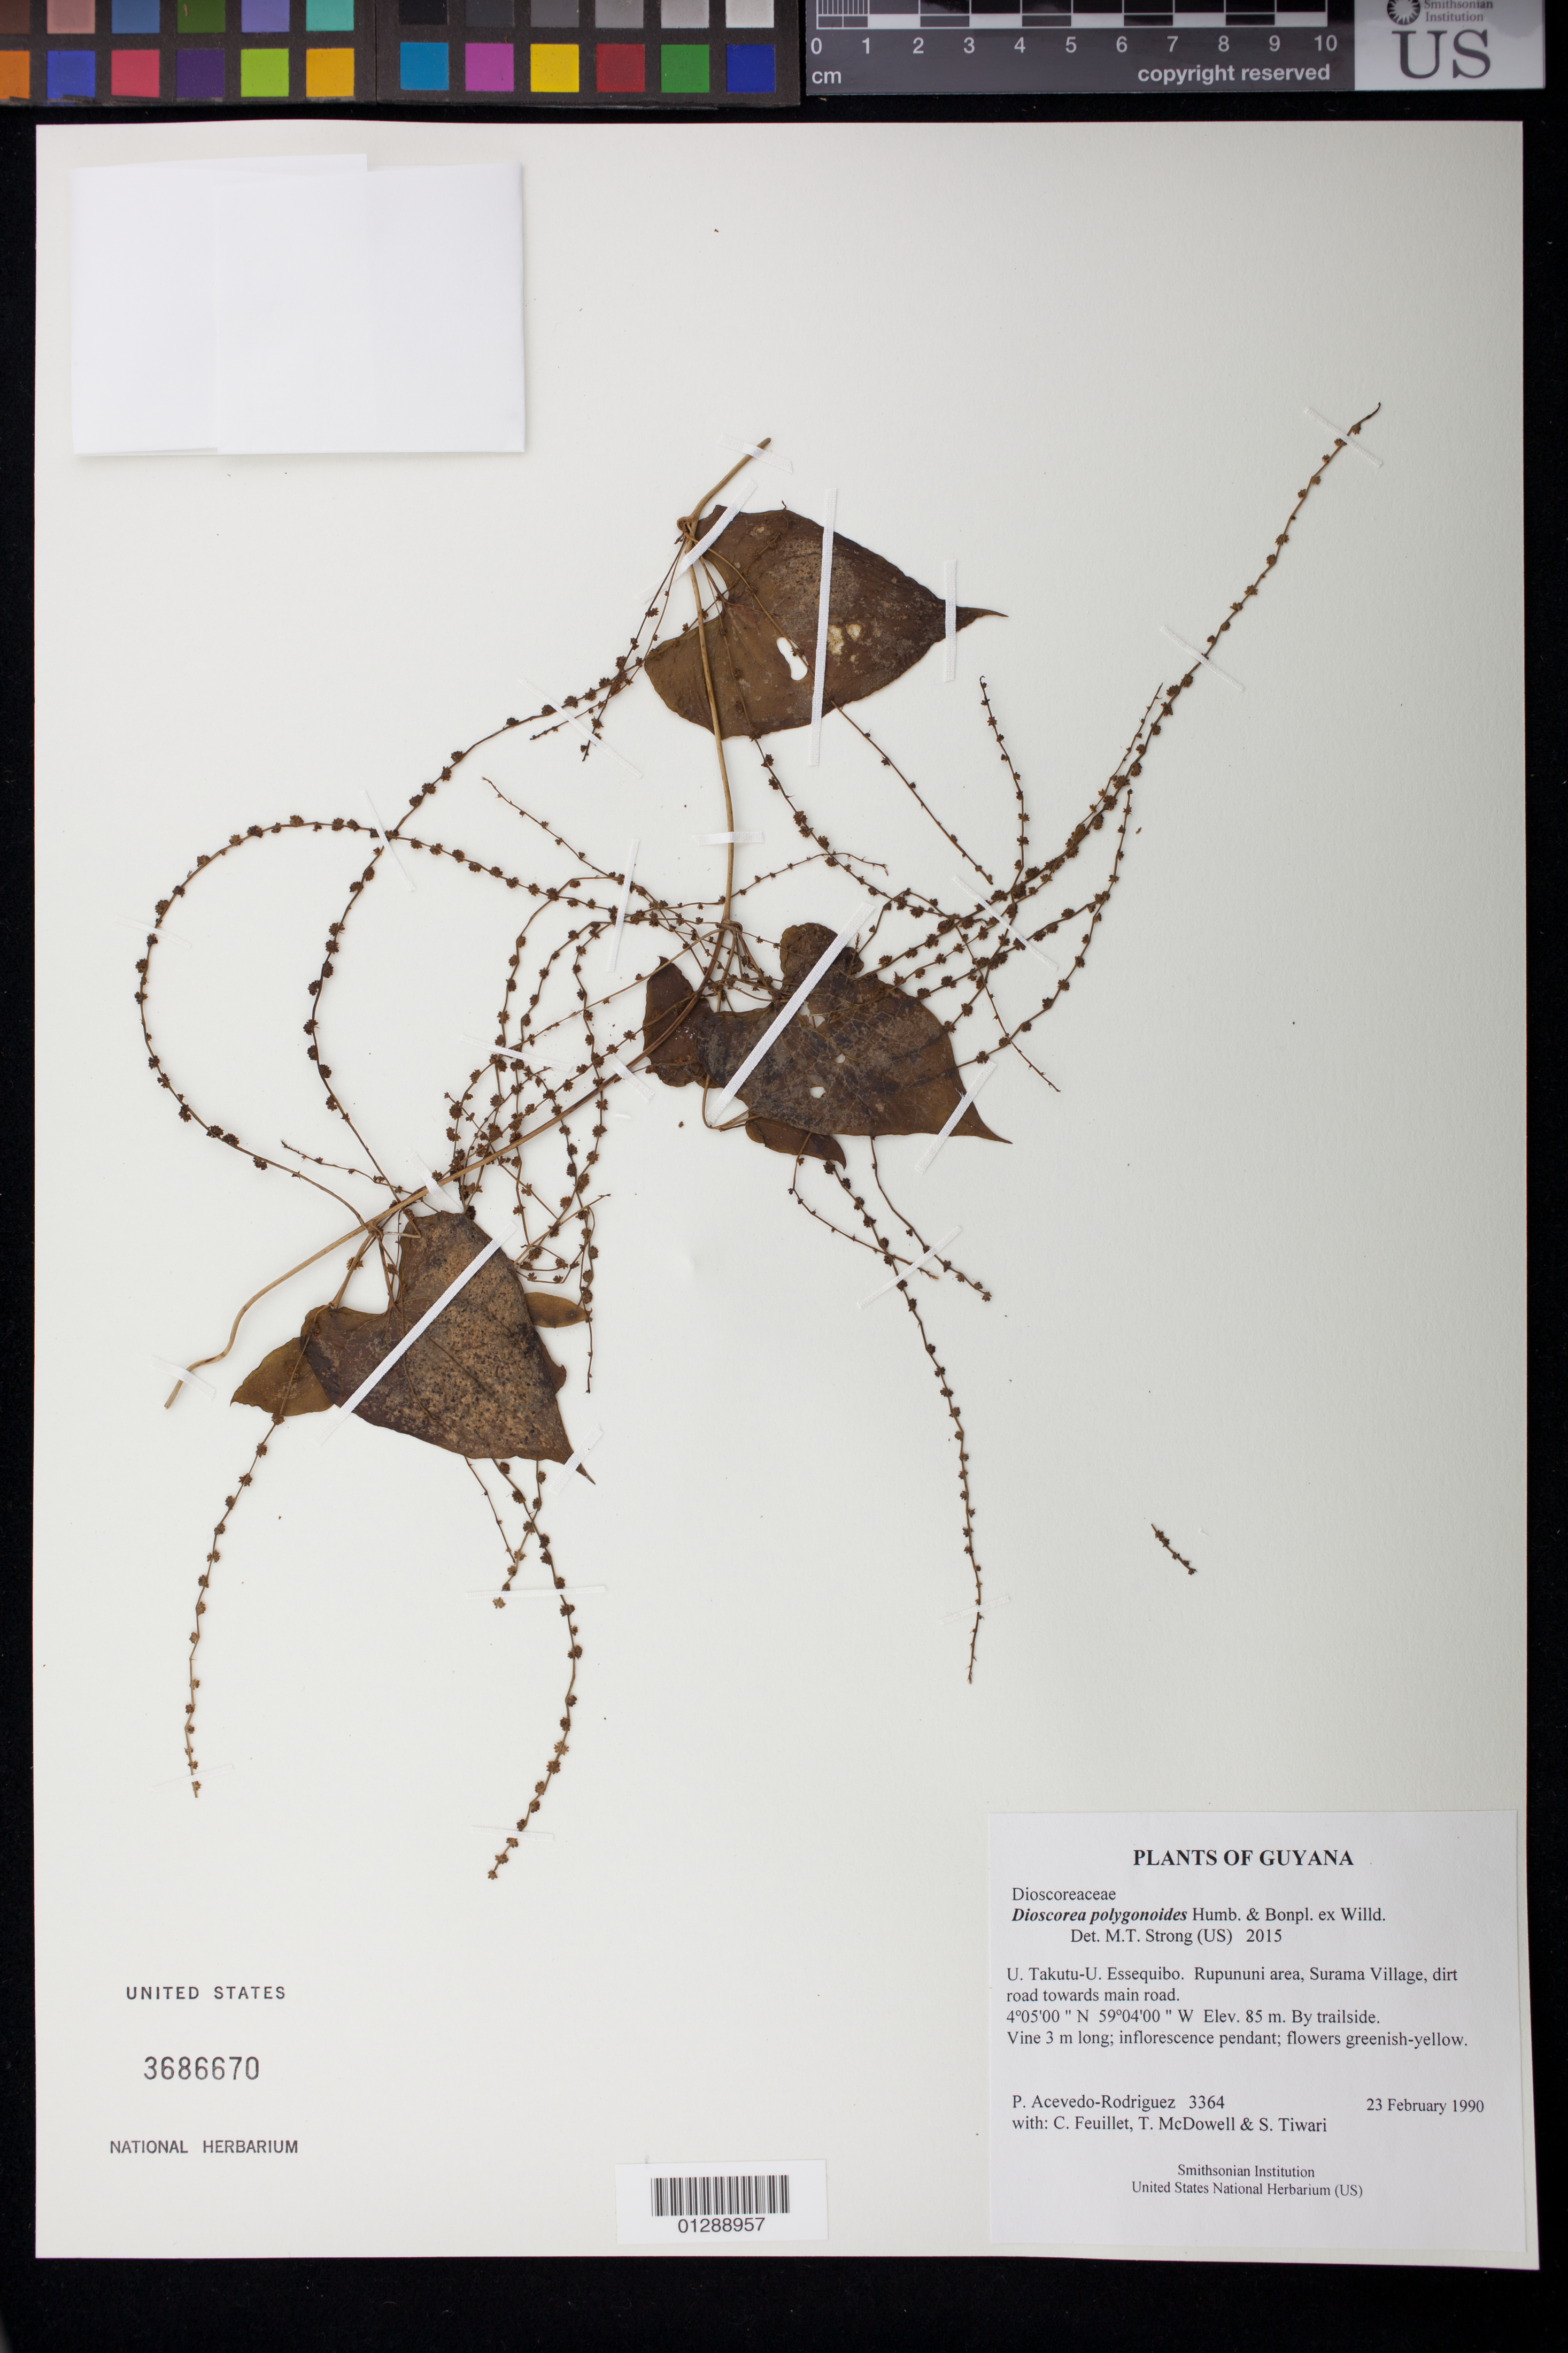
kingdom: Plantae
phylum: Tracheophyta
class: Liliopsida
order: Dioscoreales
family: Dioscoreaceae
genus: Dioscorea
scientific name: Dioscorea polygonoides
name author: Humb. & Bonpl. ex Willd.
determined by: Strong, M. T., (US), Smithsonian Institution - National Museum of Natural History (UNITED STATES)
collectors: P. Acevedo-Rodr., C. Feuillet, T. McDowell & S. Tiwari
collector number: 3364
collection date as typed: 23 February 1990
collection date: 1990-02-23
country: Guyana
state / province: U. Takutu-U. Essequibo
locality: Rupununi area, Surama Village, dirt road towards main road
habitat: By trailside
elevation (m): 85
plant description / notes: US, NY, MO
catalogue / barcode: US 3686670